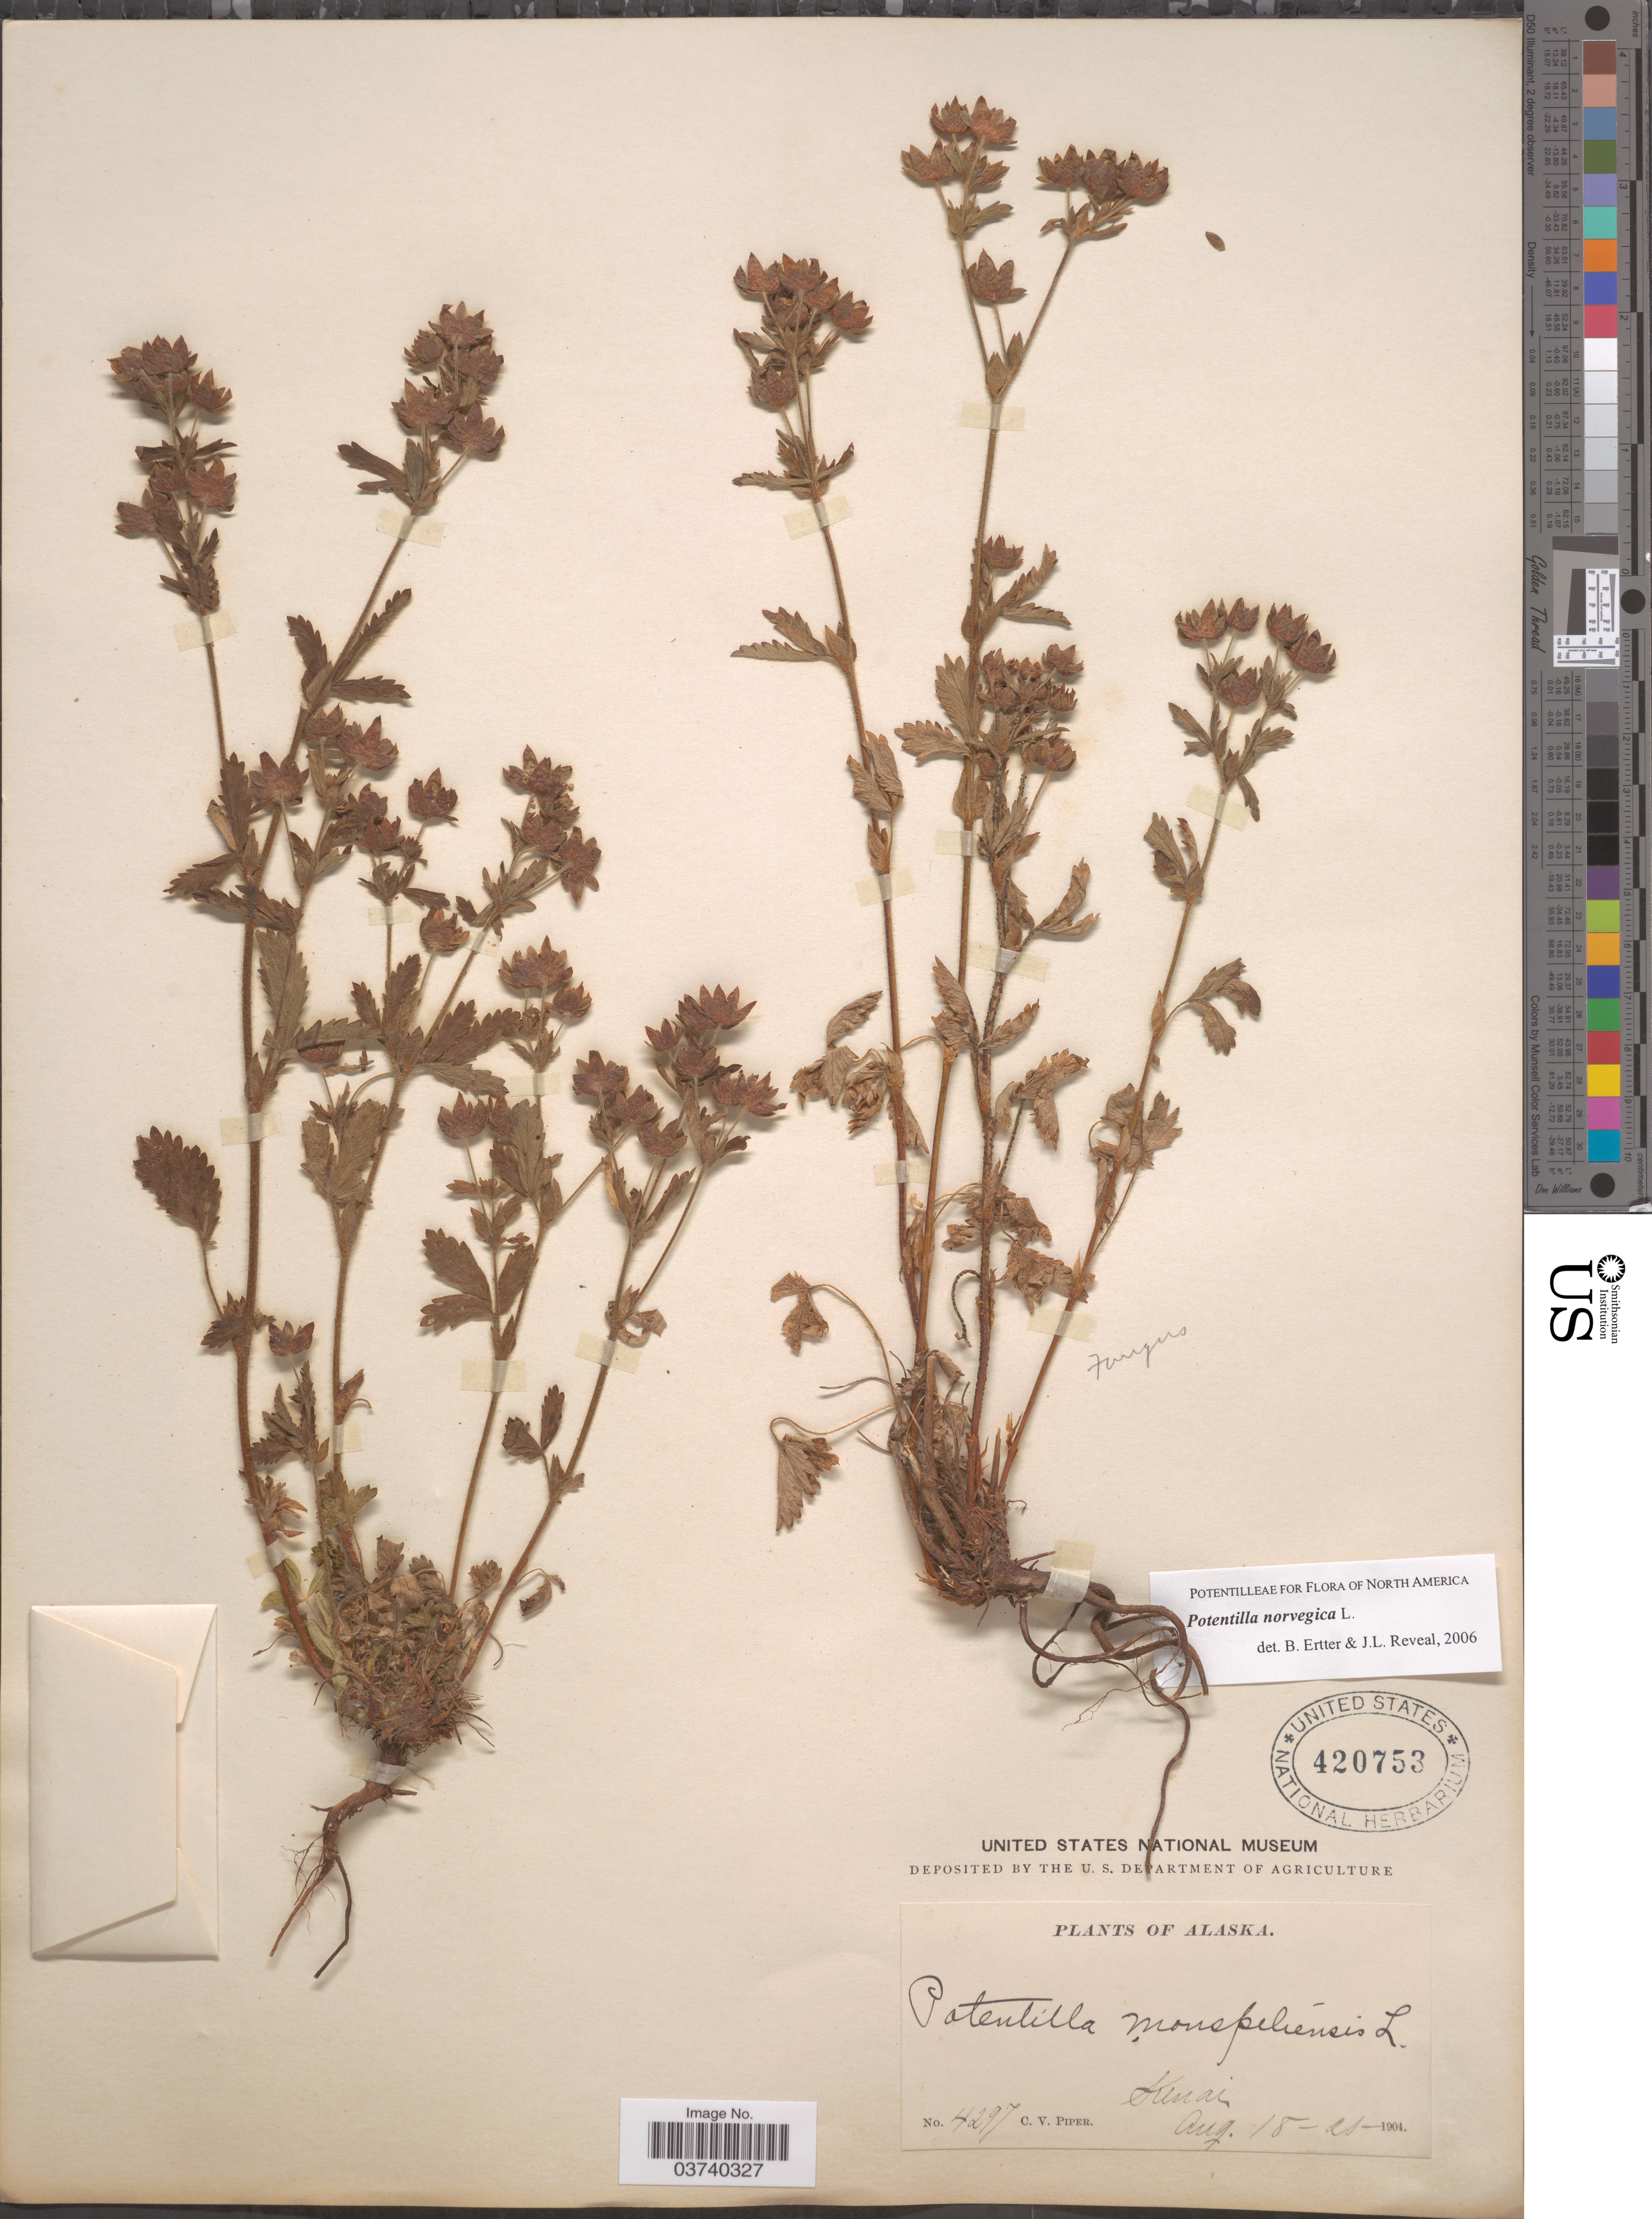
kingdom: Plantae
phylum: Tracheophyta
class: Magnoliopsida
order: Rosales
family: Rosaceae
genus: Potentilla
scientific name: Potentilla norvegica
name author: L.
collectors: C. V. Piper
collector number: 4297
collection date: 1904-08-18/1904-08-20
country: United States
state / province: Alaska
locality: Kenai.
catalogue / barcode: US 420753